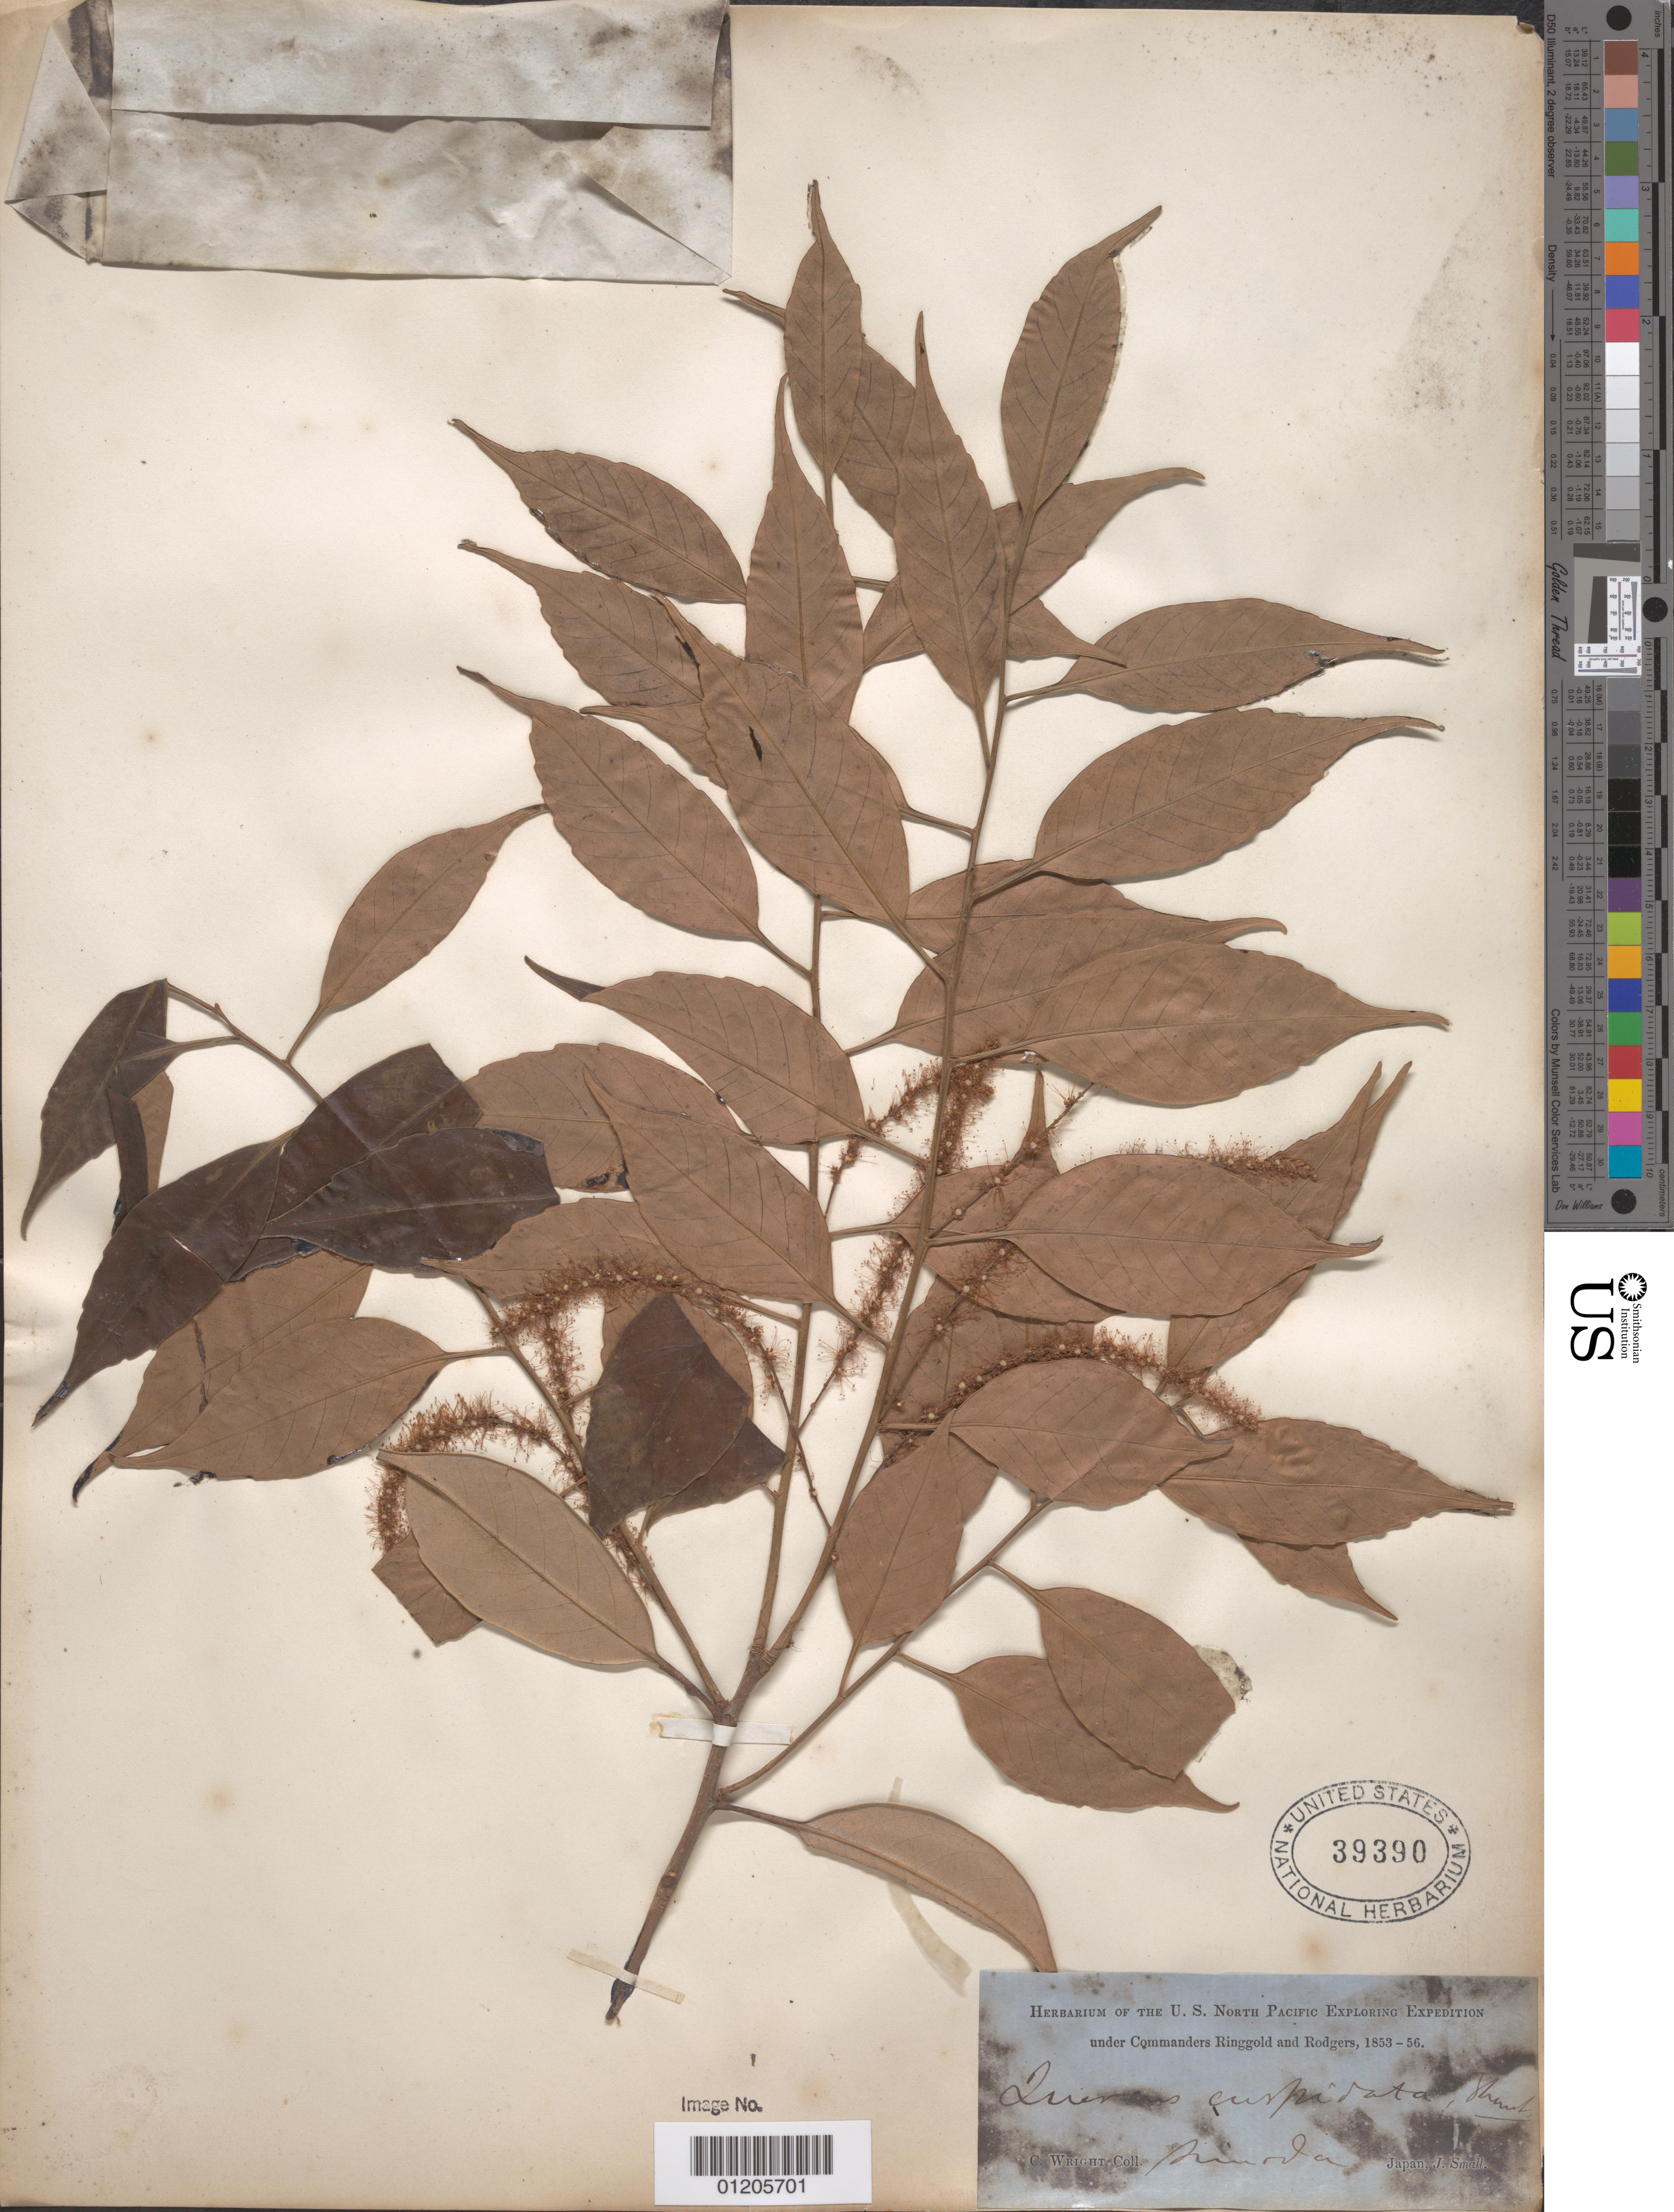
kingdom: Plantae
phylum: Tracheophyta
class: Magnoliopsida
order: Fagales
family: Fagaceae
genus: Quercus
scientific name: Quercus cuspidata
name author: Thunb.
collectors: C. Wright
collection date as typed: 1853 to -- -- 1856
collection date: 1853/1856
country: Japan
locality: Simoda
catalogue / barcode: US 39390